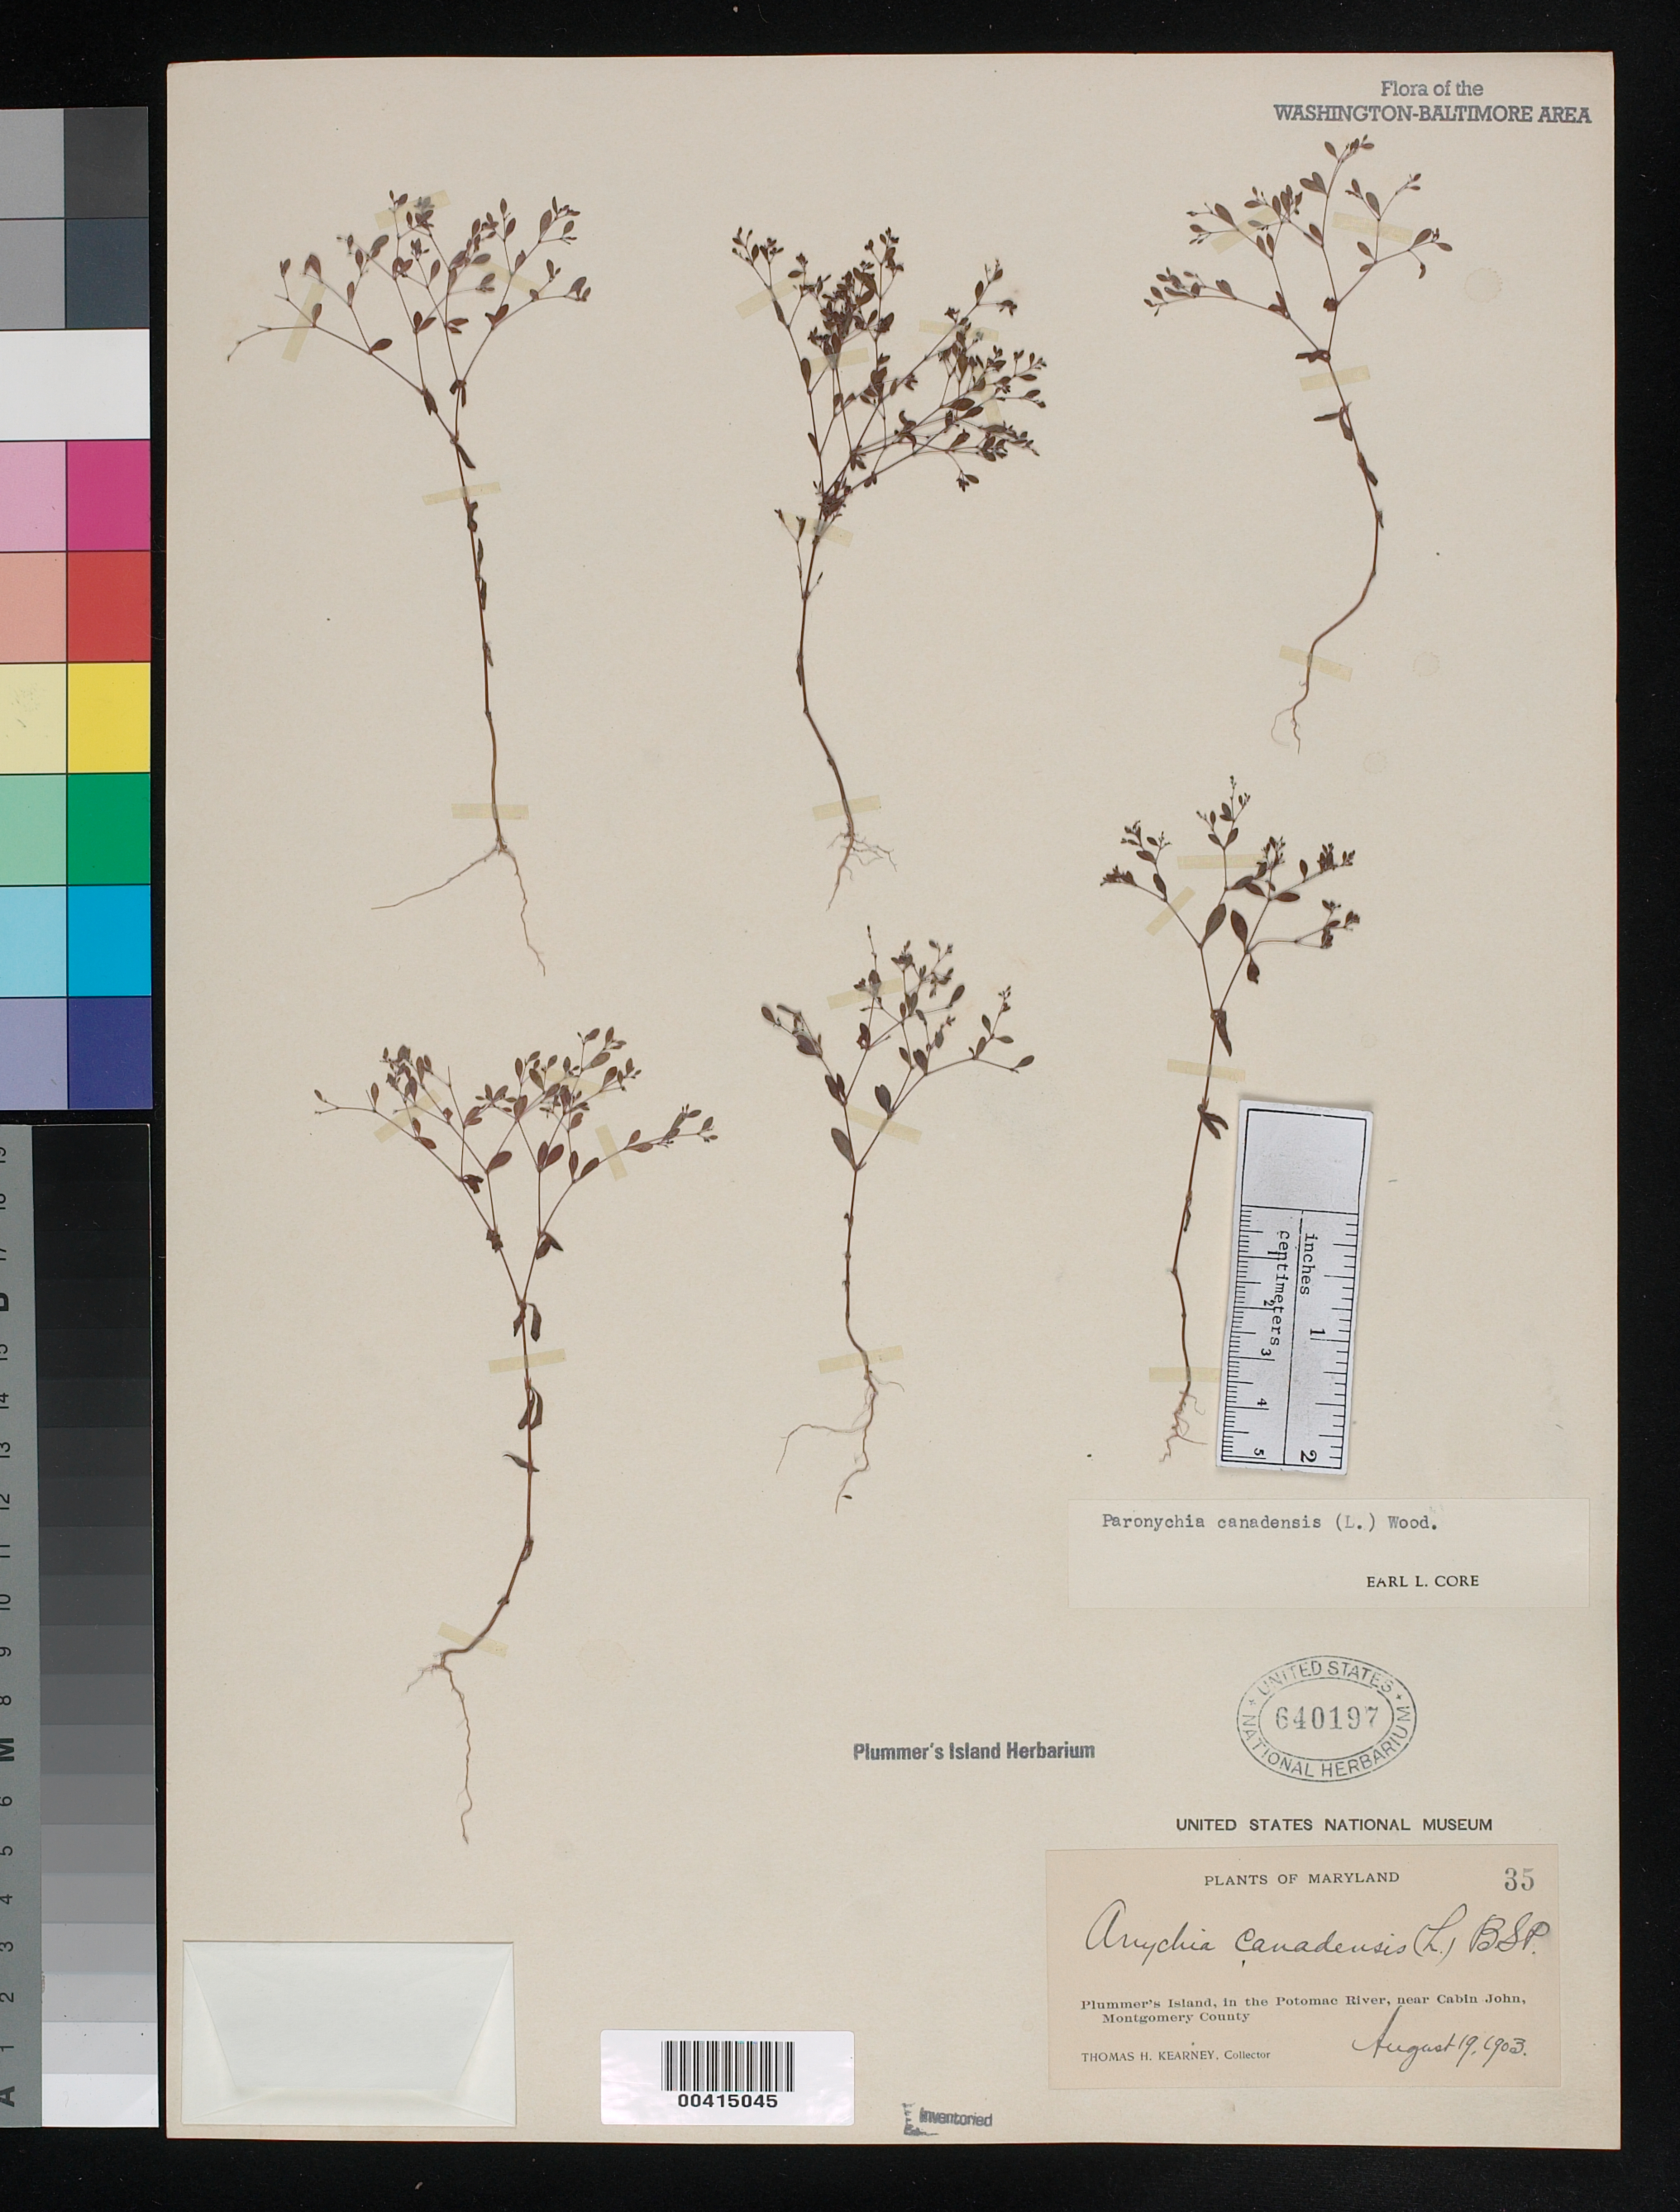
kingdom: Plantae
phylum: Tracheophyta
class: Magnoliopsida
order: Caryophyllales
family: Caryophyllaceae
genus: Paronychia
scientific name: Paronychia canadensis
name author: (L.) Alph. Wood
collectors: T. H. Kearney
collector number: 35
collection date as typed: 19 Aug 1903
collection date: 1903-08-19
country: United States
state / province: Maryland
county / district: Montgomery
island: Plummers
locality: Plummer's Island C. & O. Canal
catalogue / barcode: US 640197